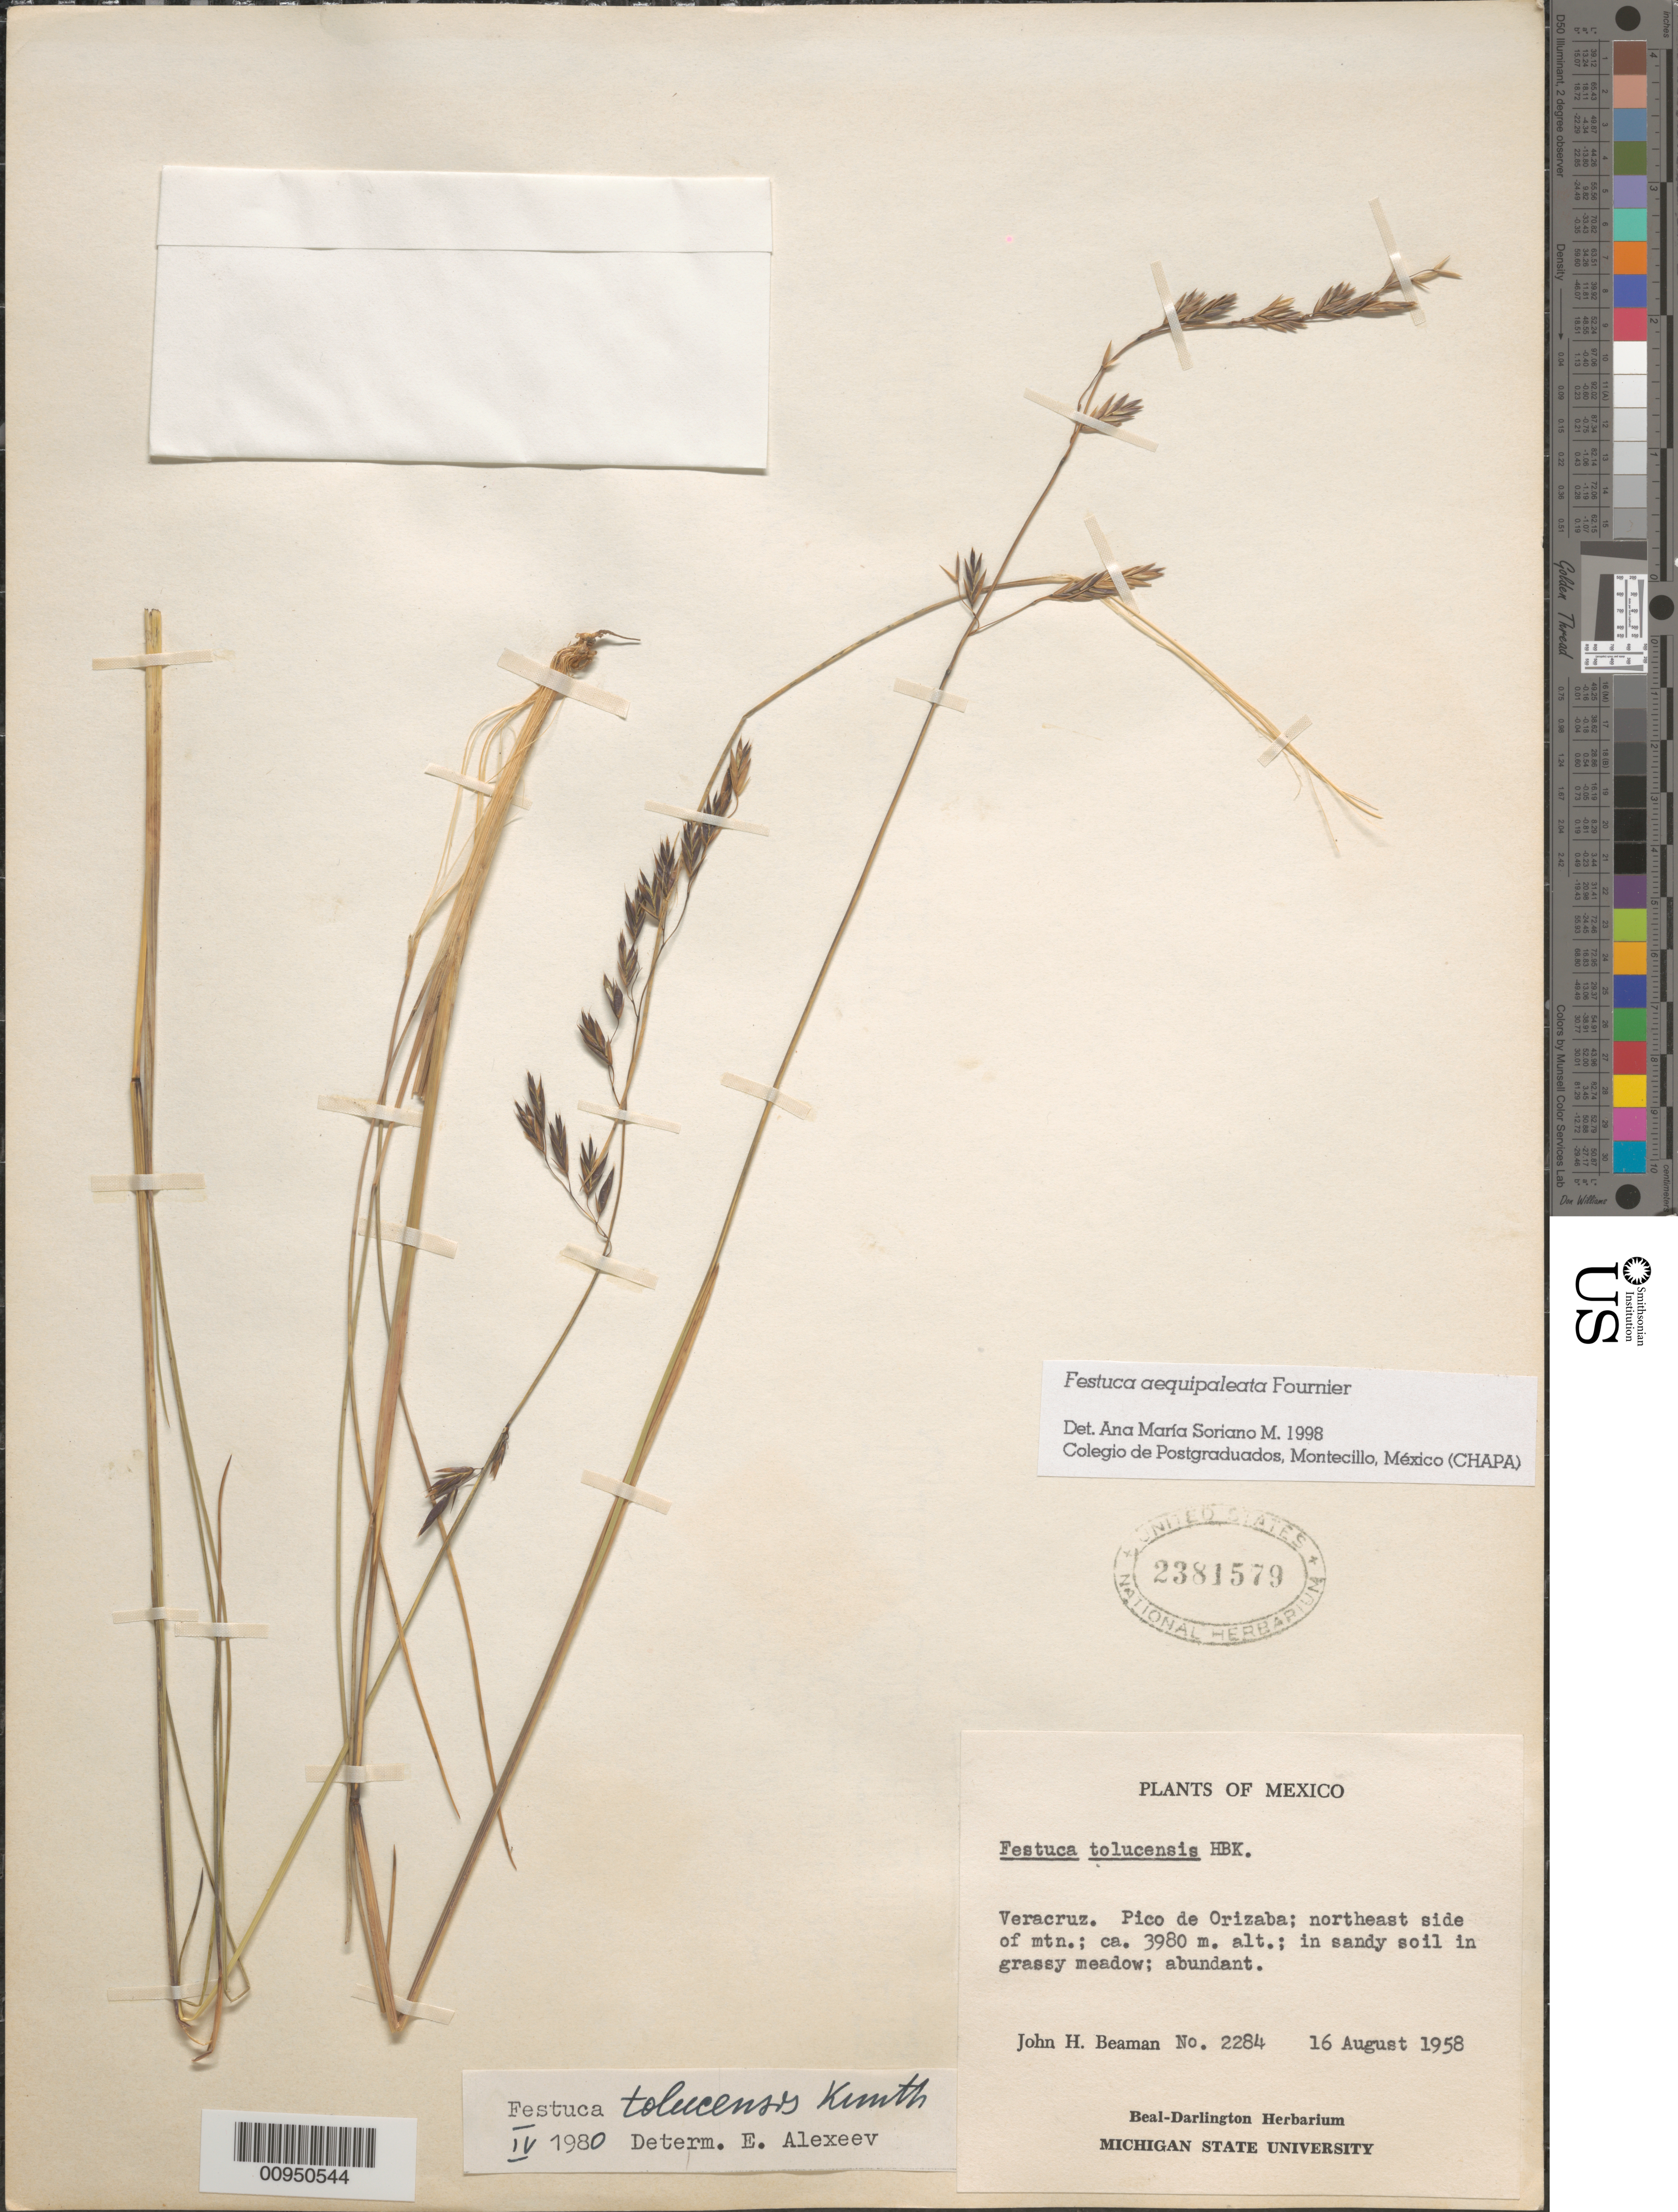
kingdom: Plantae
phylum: Tracheophyta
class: Liliopsida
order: Poales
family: Poaceae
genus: Festuca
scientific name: Festuca tolucensis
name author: Kunth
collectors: J. H. Beaman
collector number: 2284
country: Mexico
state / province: Veracruz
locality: pico de Orizaba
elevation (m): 3980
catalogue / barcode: US 2381579